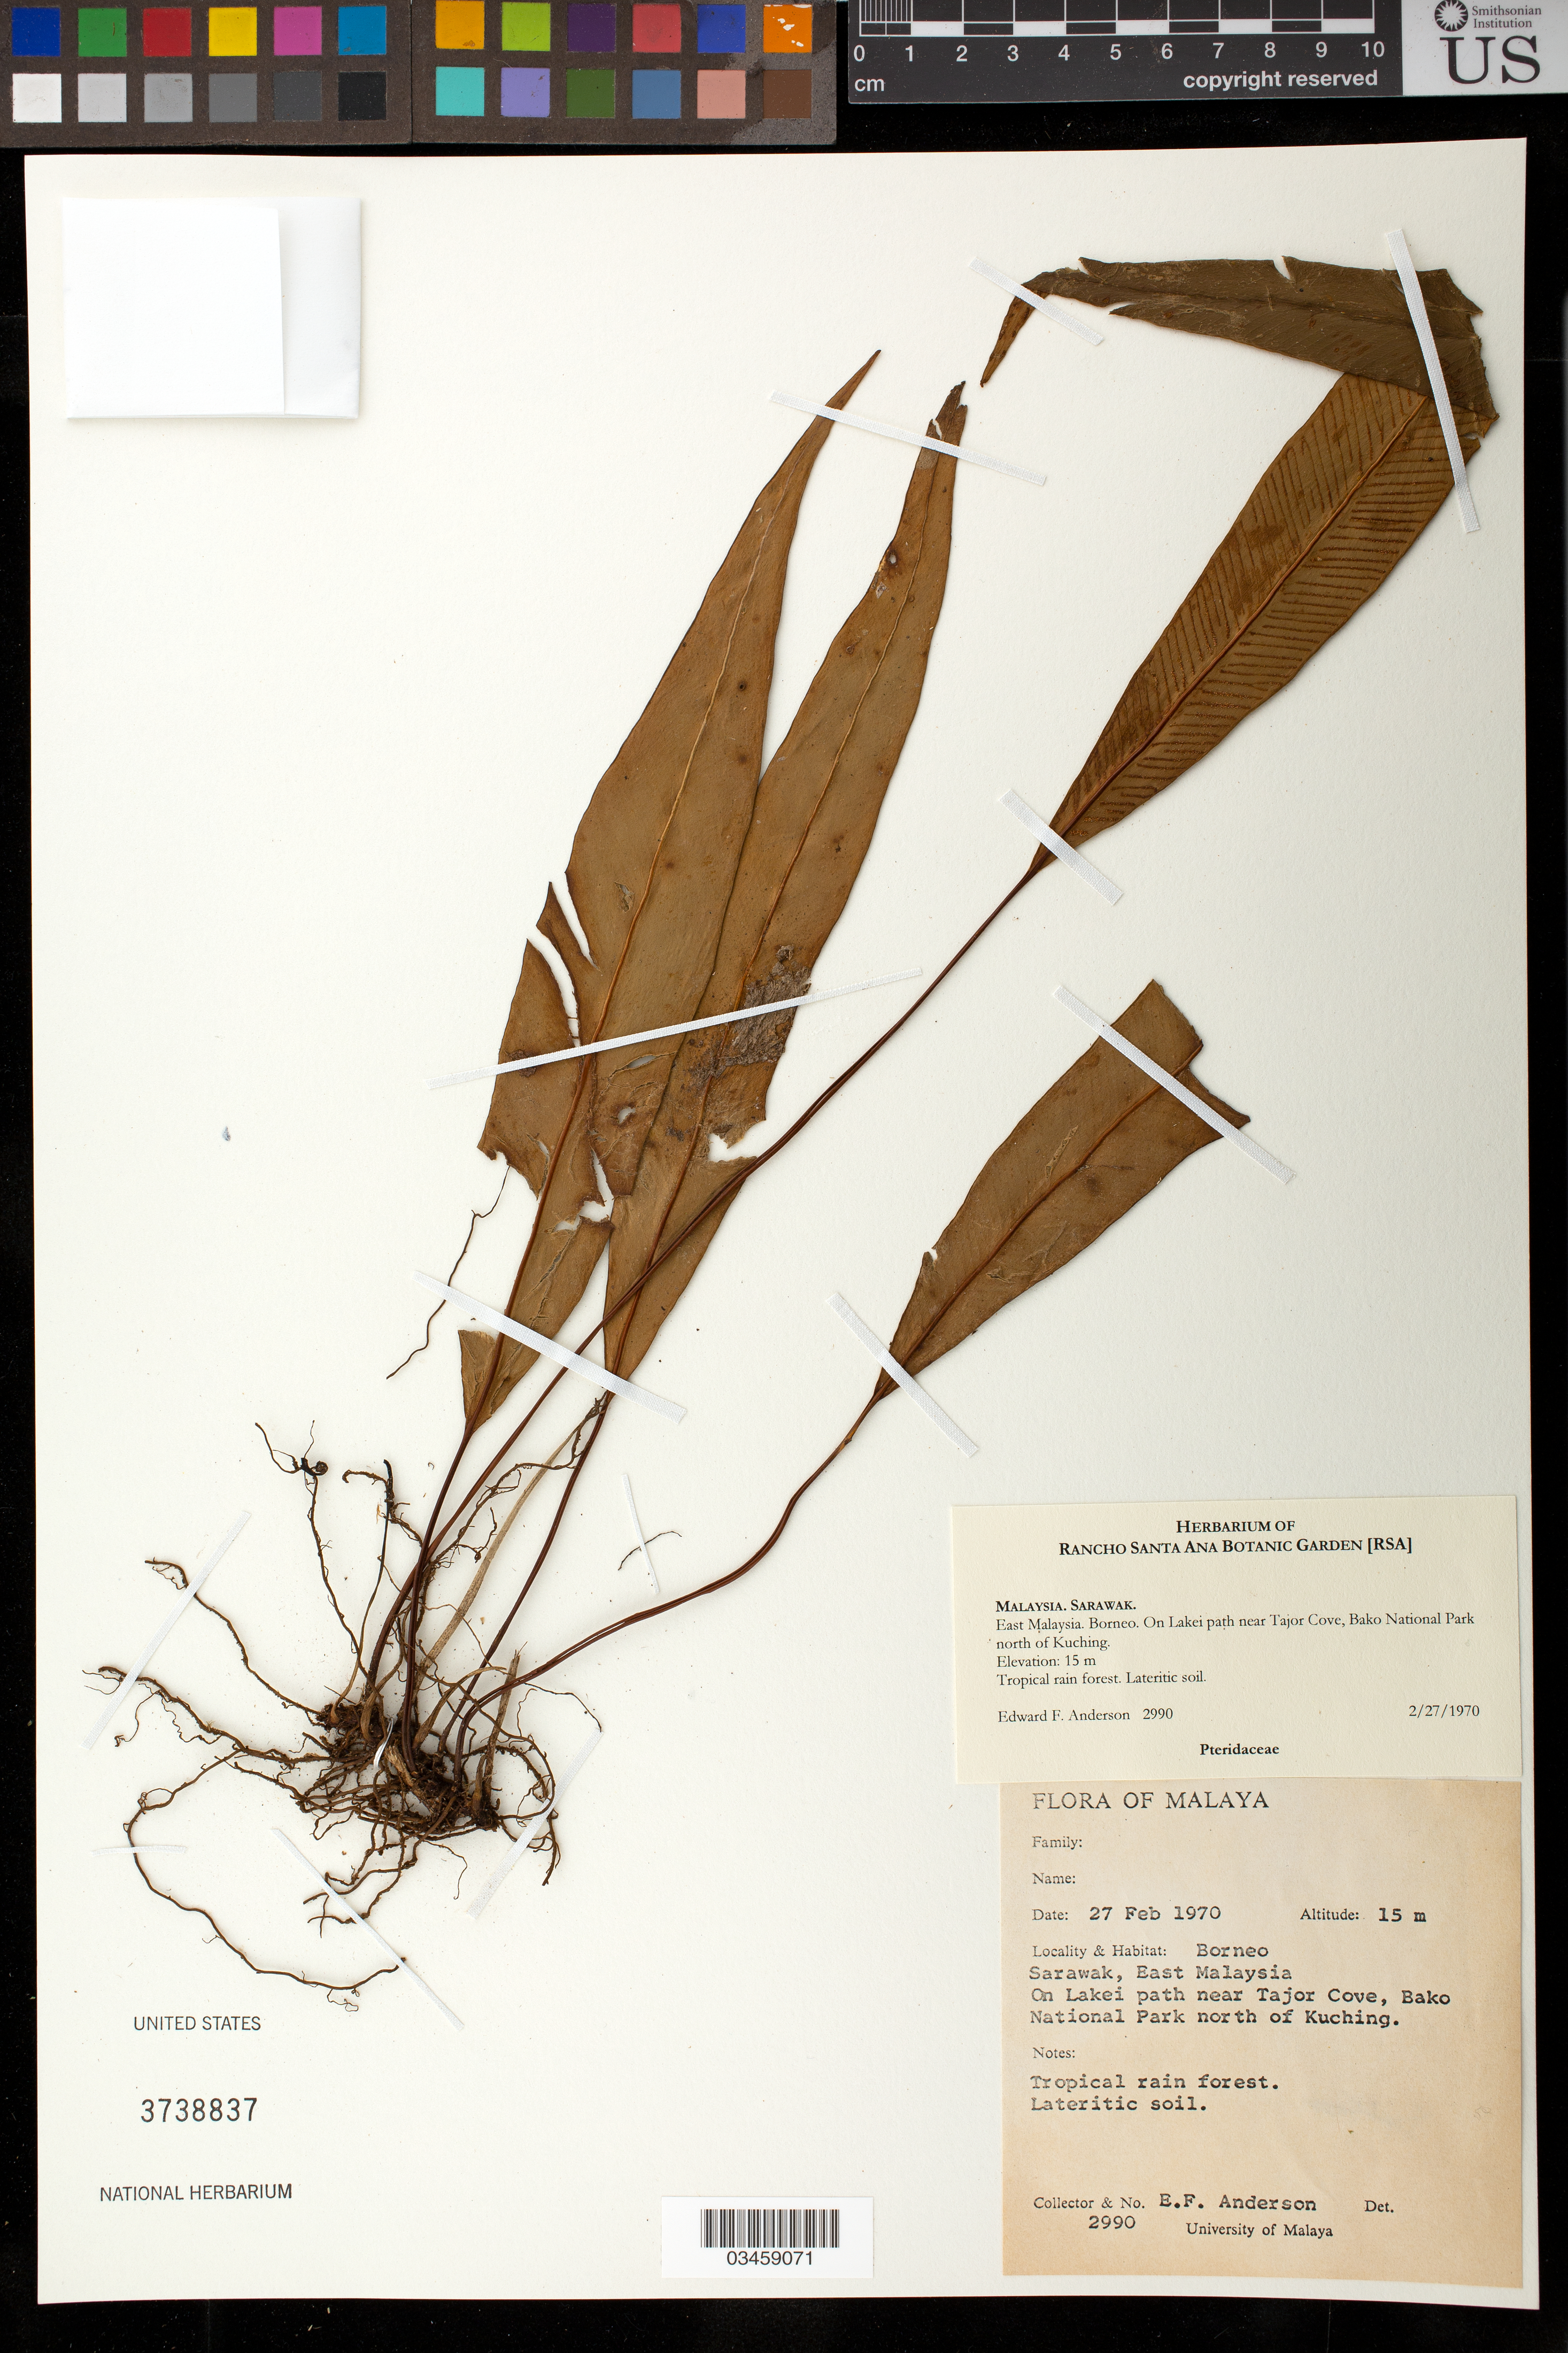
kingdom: Plantae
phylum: Tracheophyta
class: Polypodiopsida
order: Polypodiales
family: Pteridaceae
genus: Syngramma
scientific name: Syngramma sp.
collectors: E. F. Anderson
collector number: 2990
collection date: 1970-02-27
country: Malaysia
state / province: Sarawak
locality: Malaya. Borneo. East Malaysia. On Lakei path near Tajor Cove, Bako National Park north of Kuching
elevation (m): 15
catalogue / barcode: US 3738837